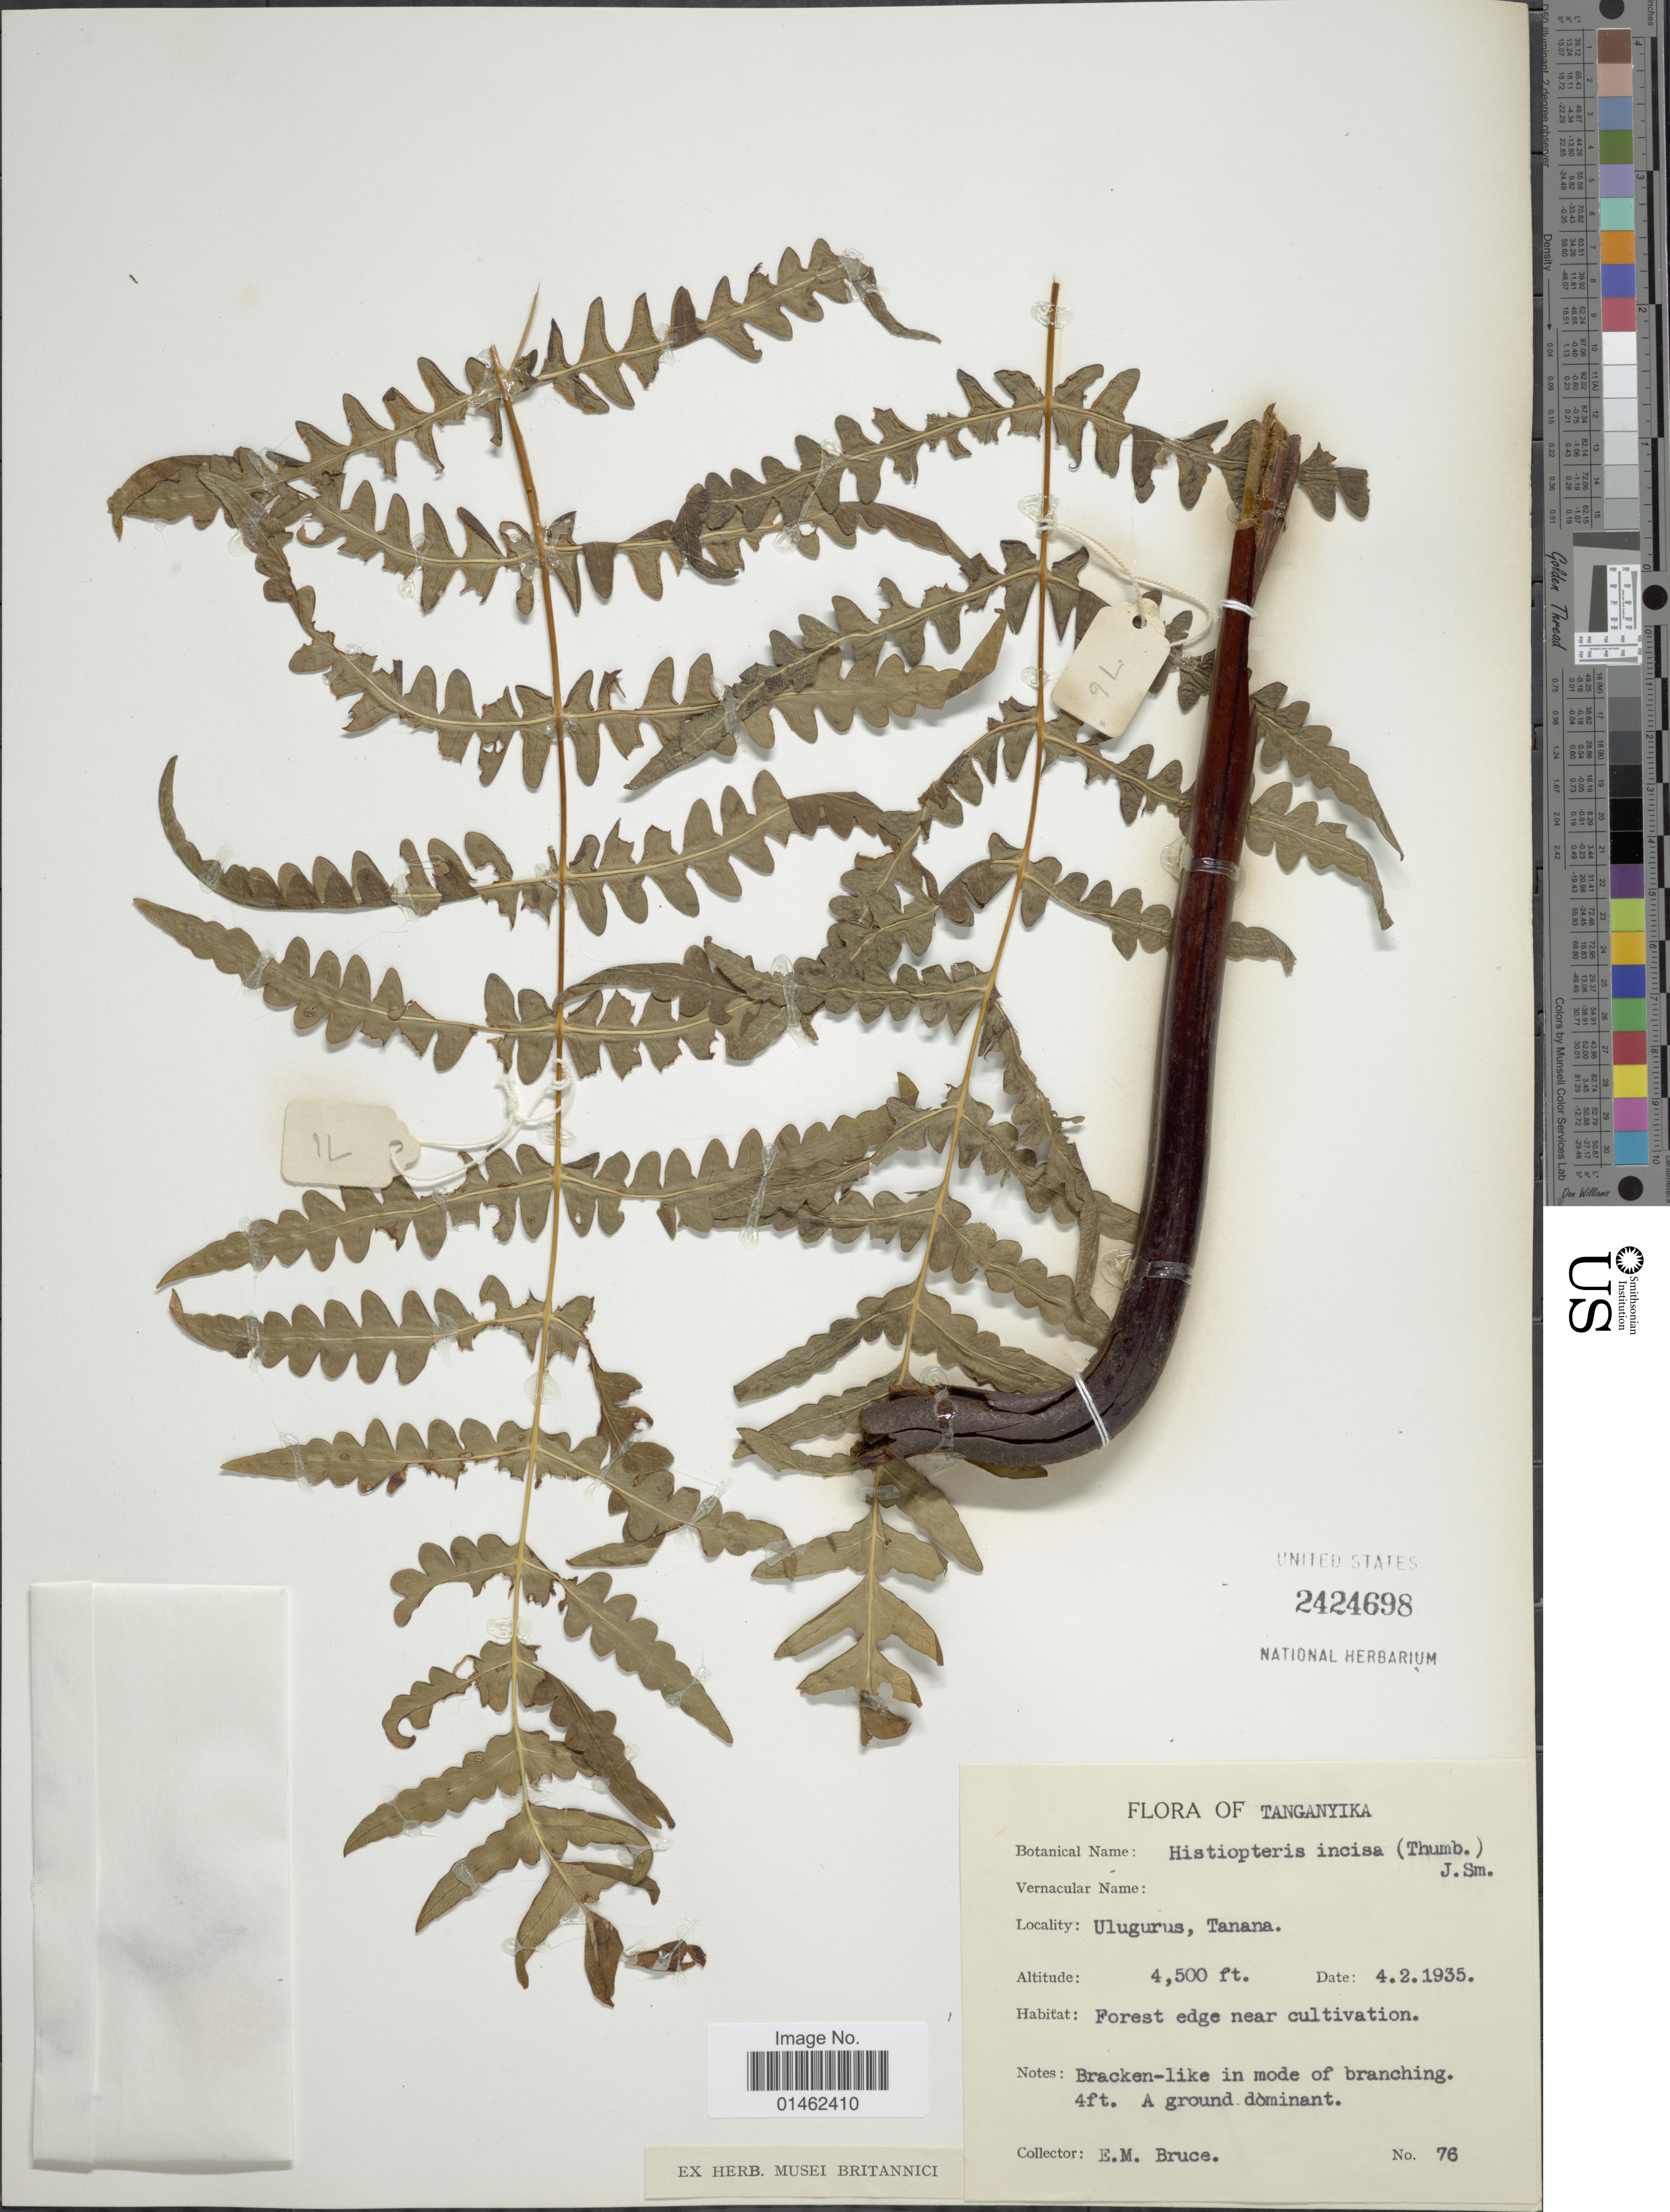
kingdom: Plantae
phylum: Tracheophyta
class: Polypodiopsida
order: Polypodiales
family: Dennstaedtiaceae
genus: Histiopteris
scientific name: Histiopteris incisa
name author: (Thunb.) J. Sm.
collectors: E. Bruce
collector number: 76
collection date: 1935-02-04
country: Tanzania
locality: Tanganyika, Ulugurus, Tanana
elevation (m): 1372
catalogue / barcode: US 2424698